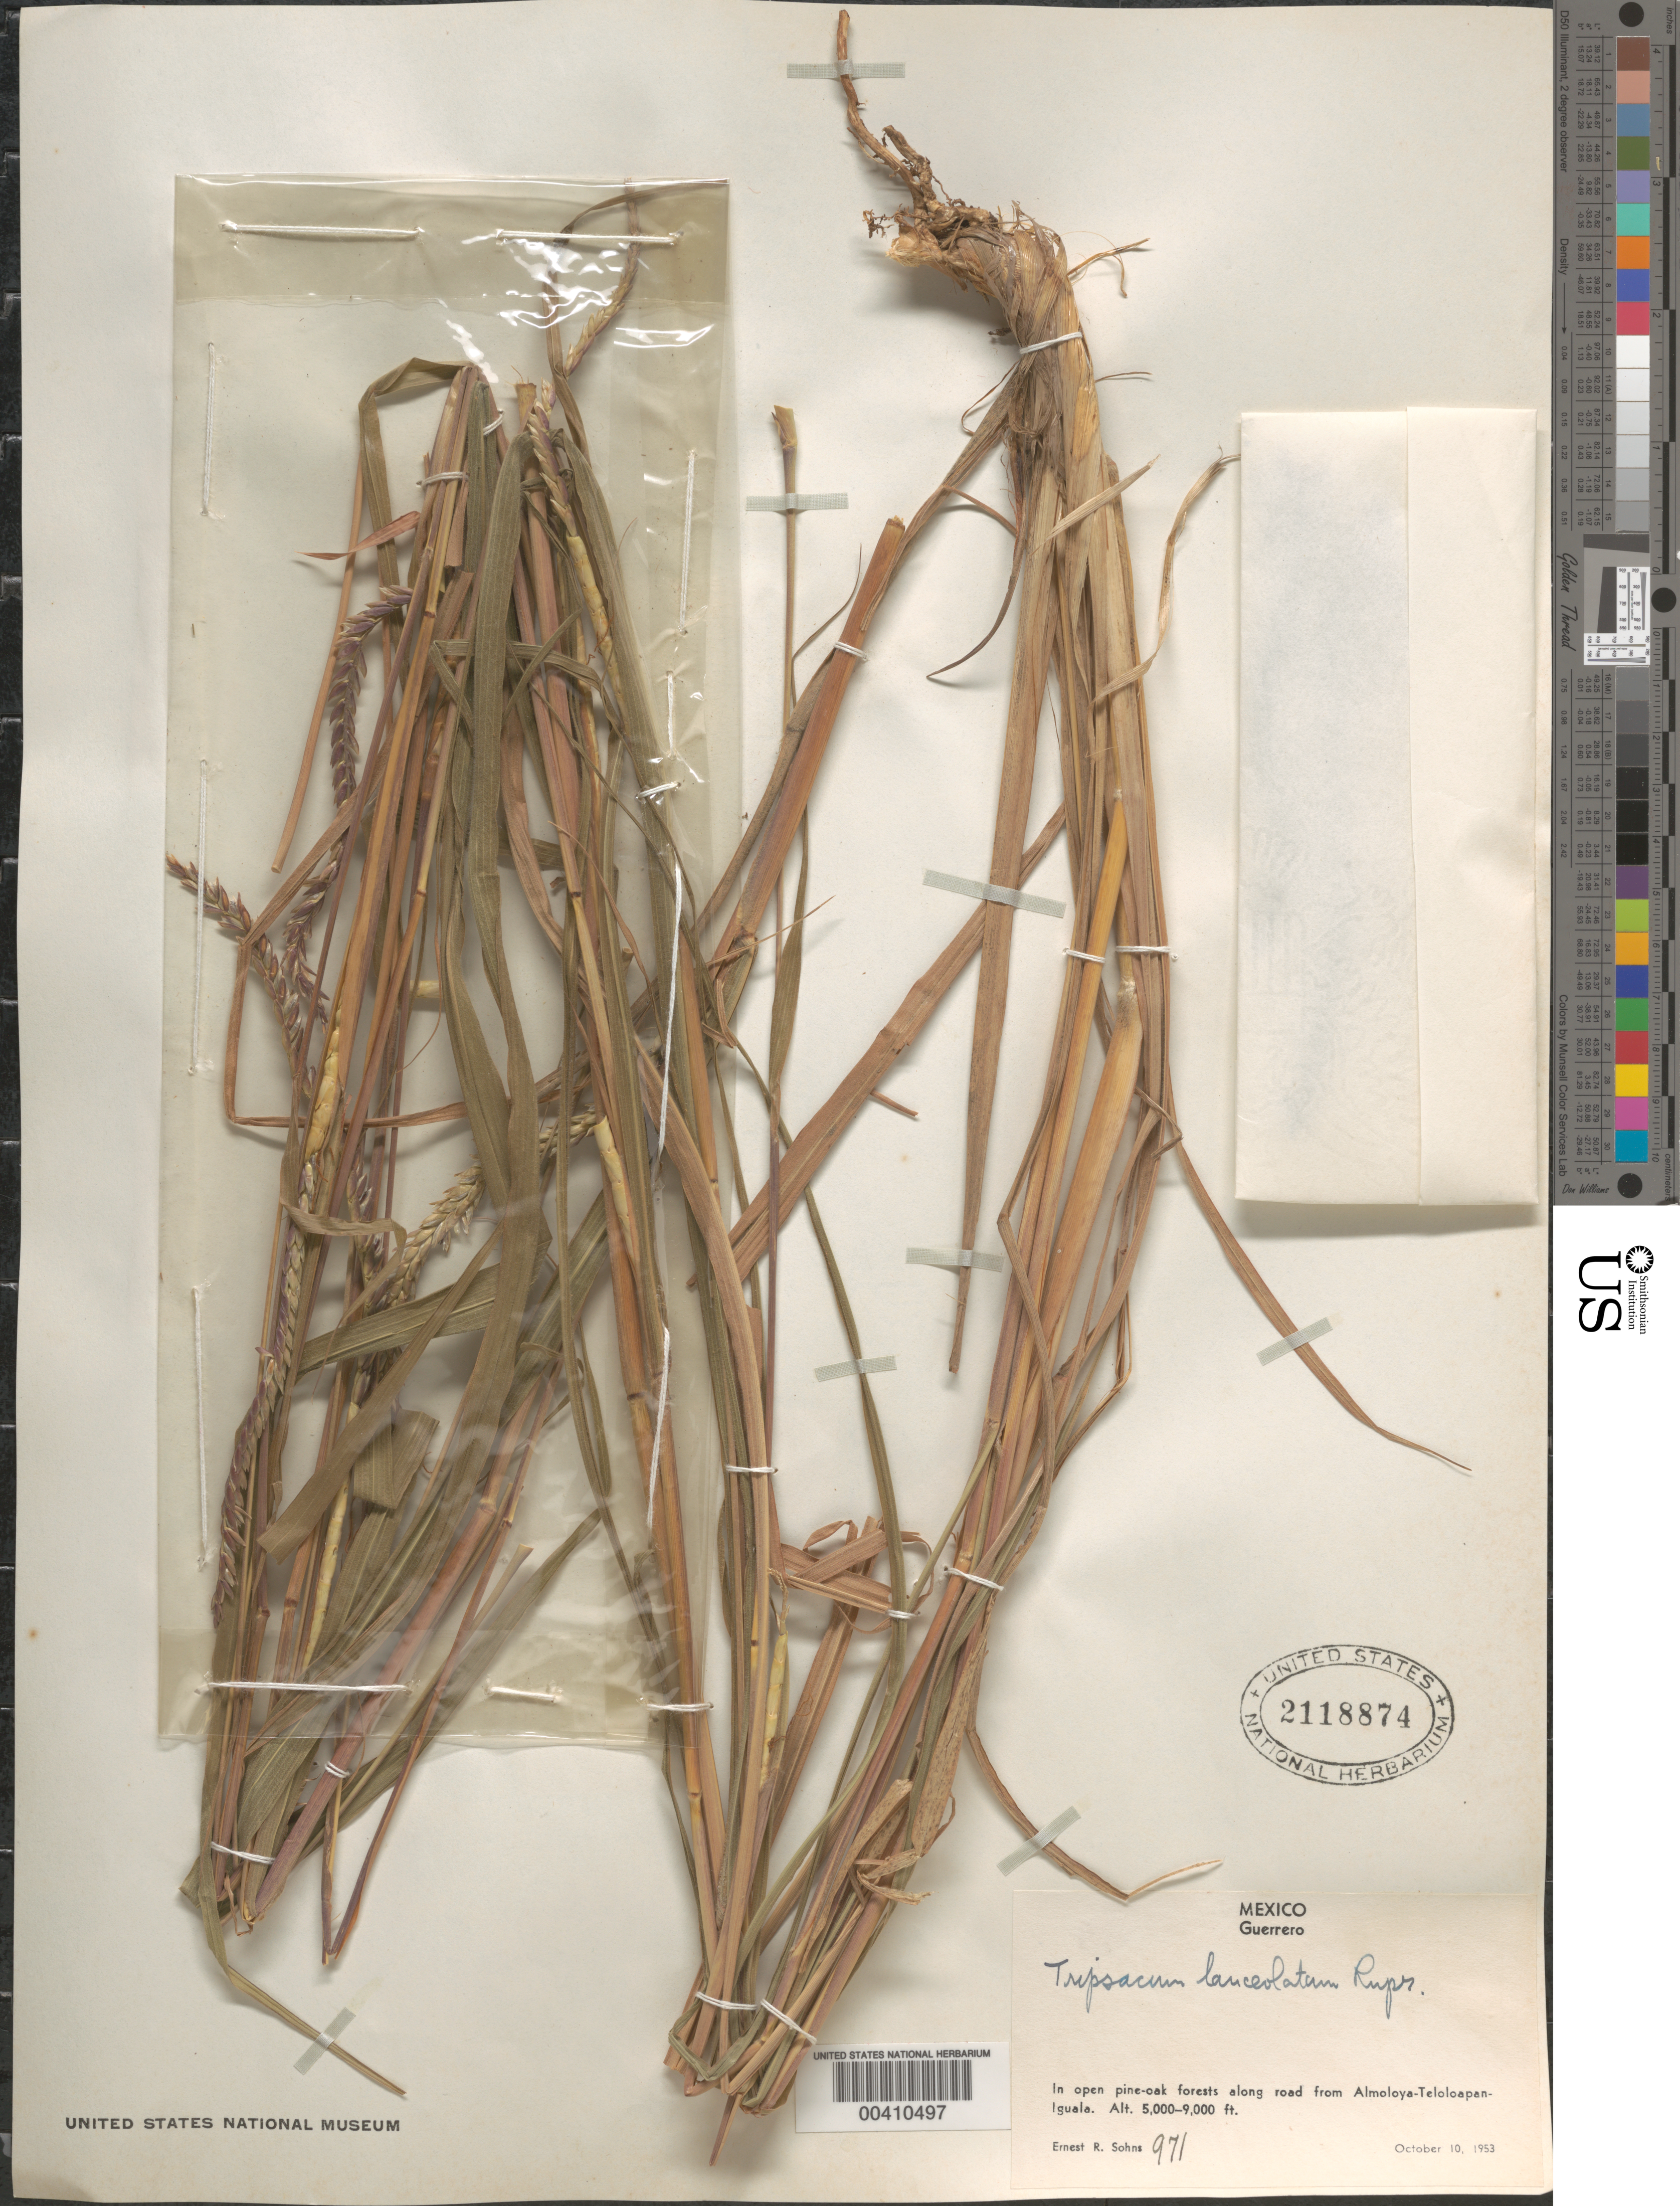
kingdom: Plantae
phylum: Tracheophyta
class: Liliopsida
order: Poales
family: Poaceae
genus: Tripsacum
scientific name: Tripsacum lanceolatum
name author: Rupr. ex E. Fourn.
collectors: E. R. Sohns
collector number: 971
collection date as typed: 10 Oct 1953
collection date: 1953-10-10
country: Mexico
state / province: Guerrero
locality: Along rd from Almoloya - Teloloapan - Iguala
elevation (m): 1524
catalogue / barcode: US 2118874